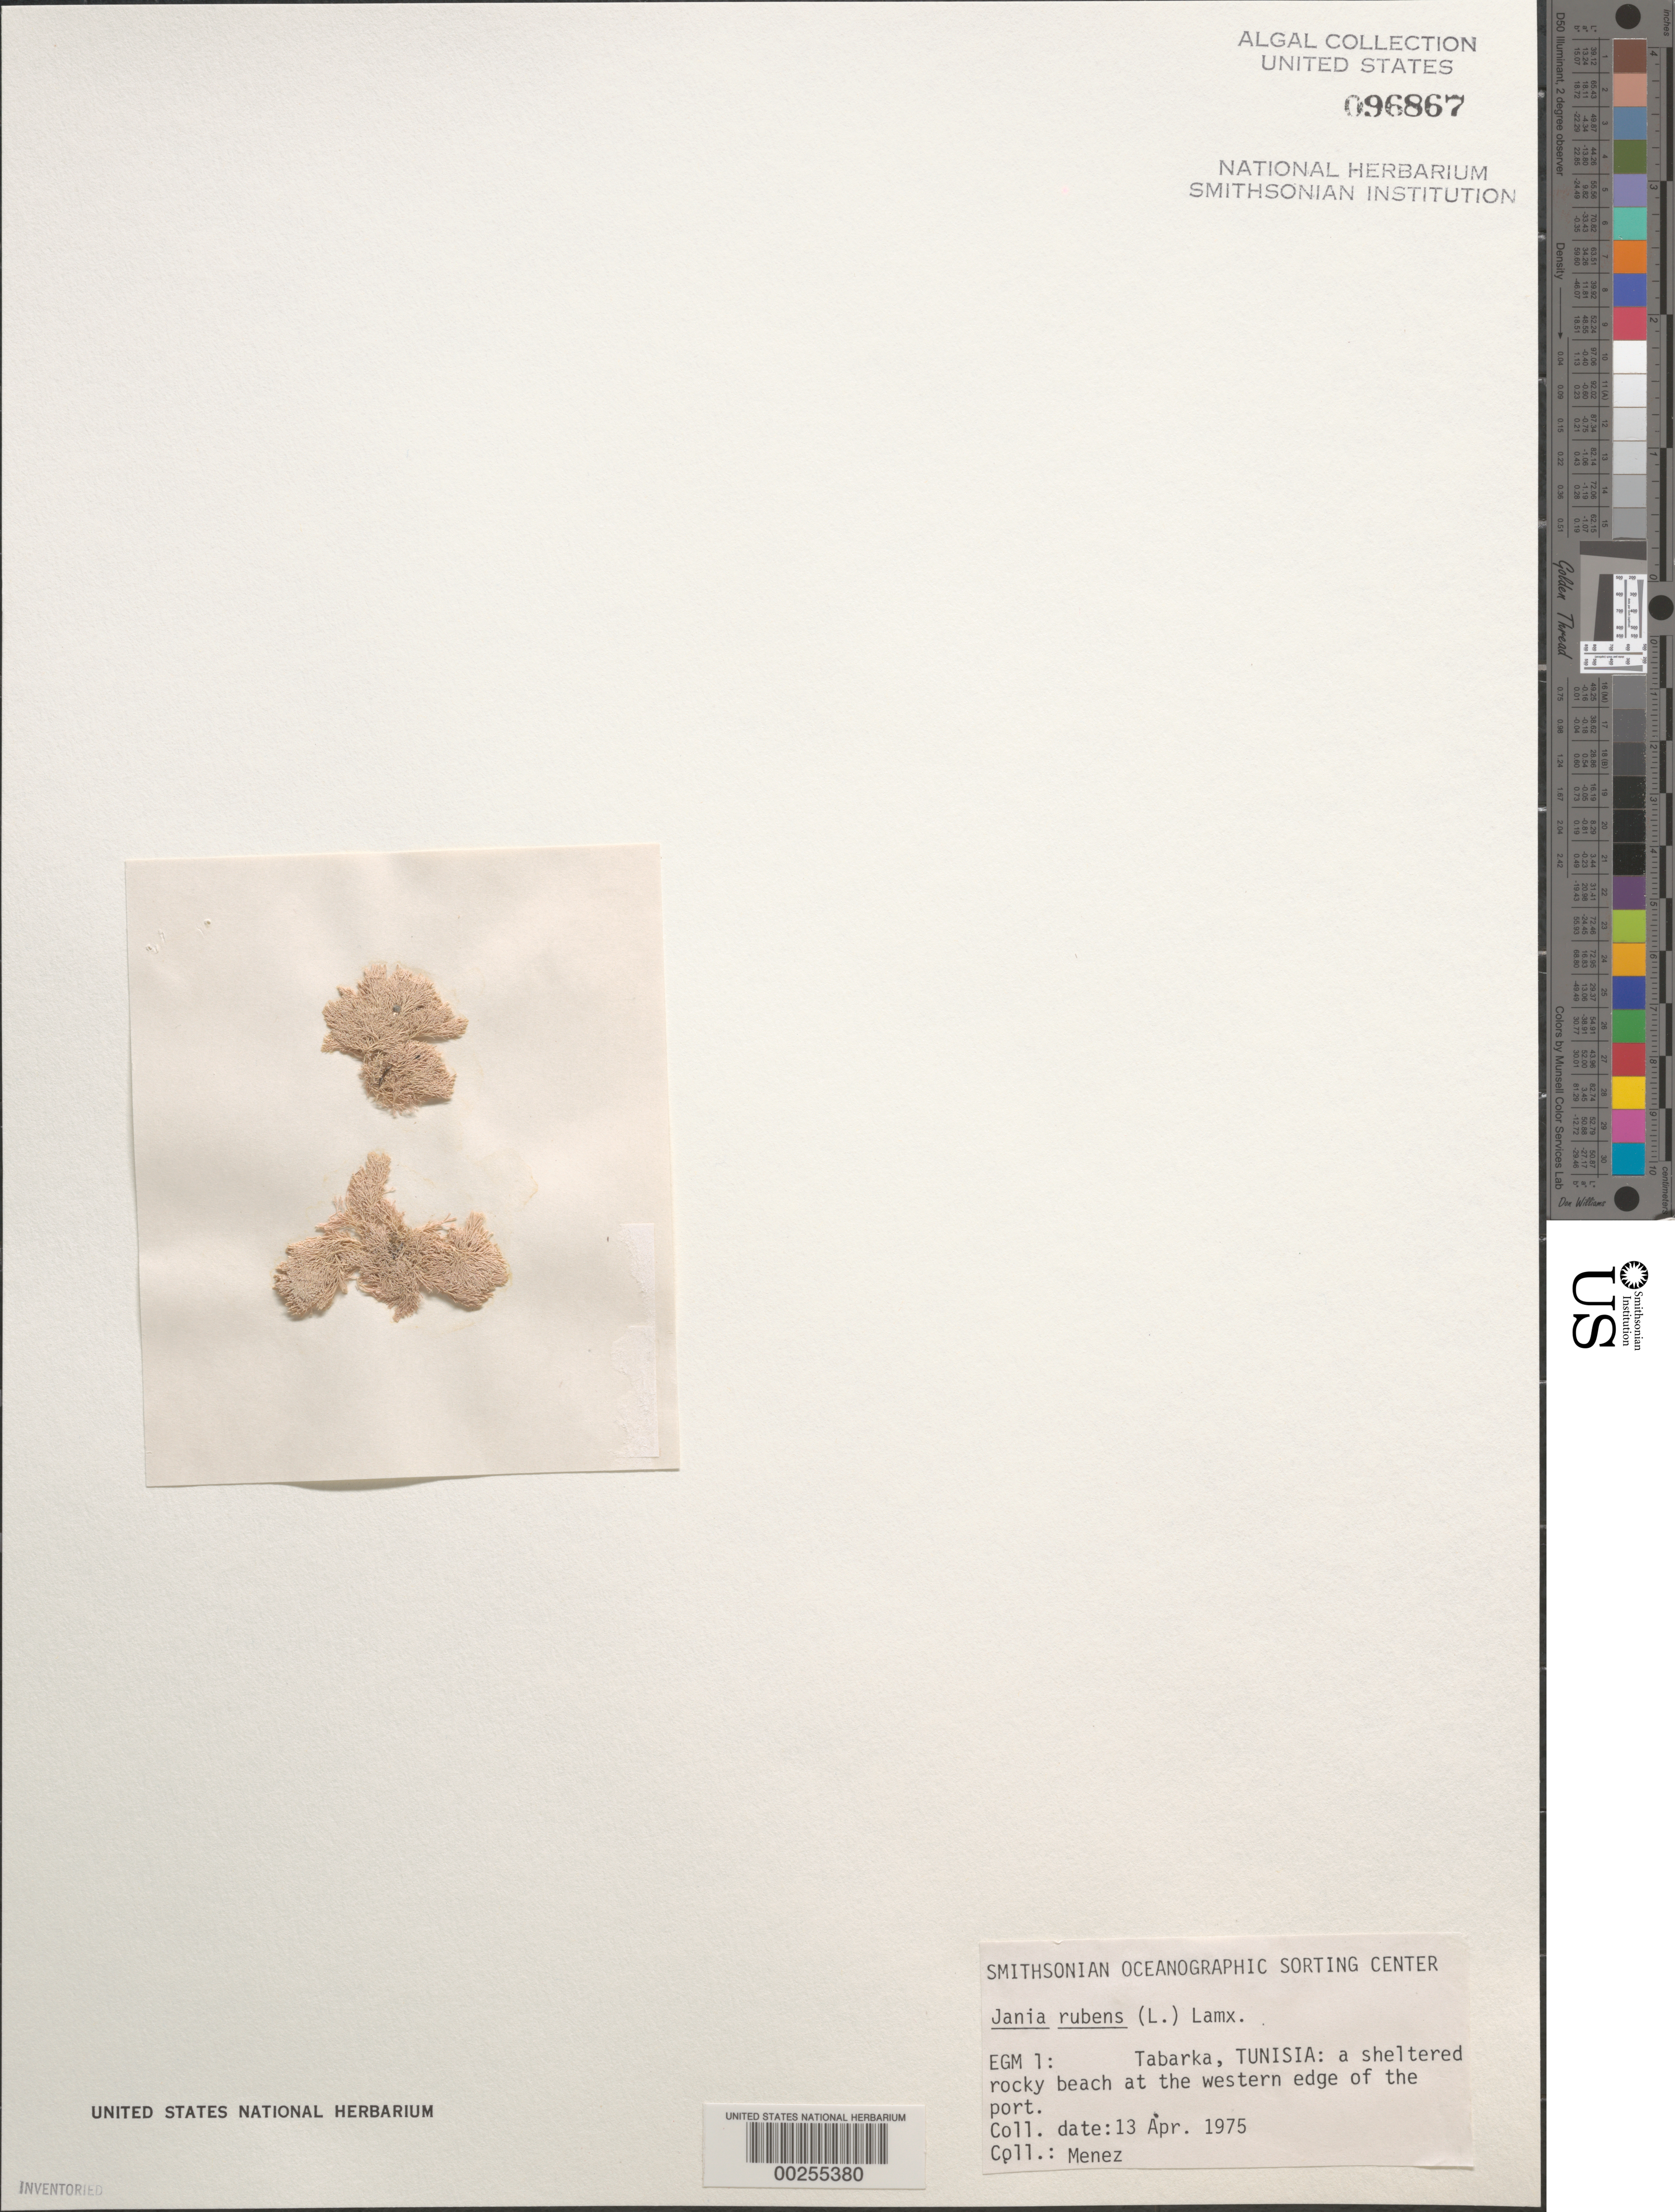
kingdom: Plantae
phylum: Rhodophyta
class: Florideophyceae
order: Corallinales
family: Corallinaceae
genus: Jania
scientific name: Jania rubens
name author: (L.) J.V.Lamouroux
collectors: Meñez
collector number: EGM 1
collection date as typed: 13 Apr 1975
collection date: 1975-04-13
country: Tunisia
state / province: Jendouba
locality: Tabarka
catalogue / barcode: US 96867